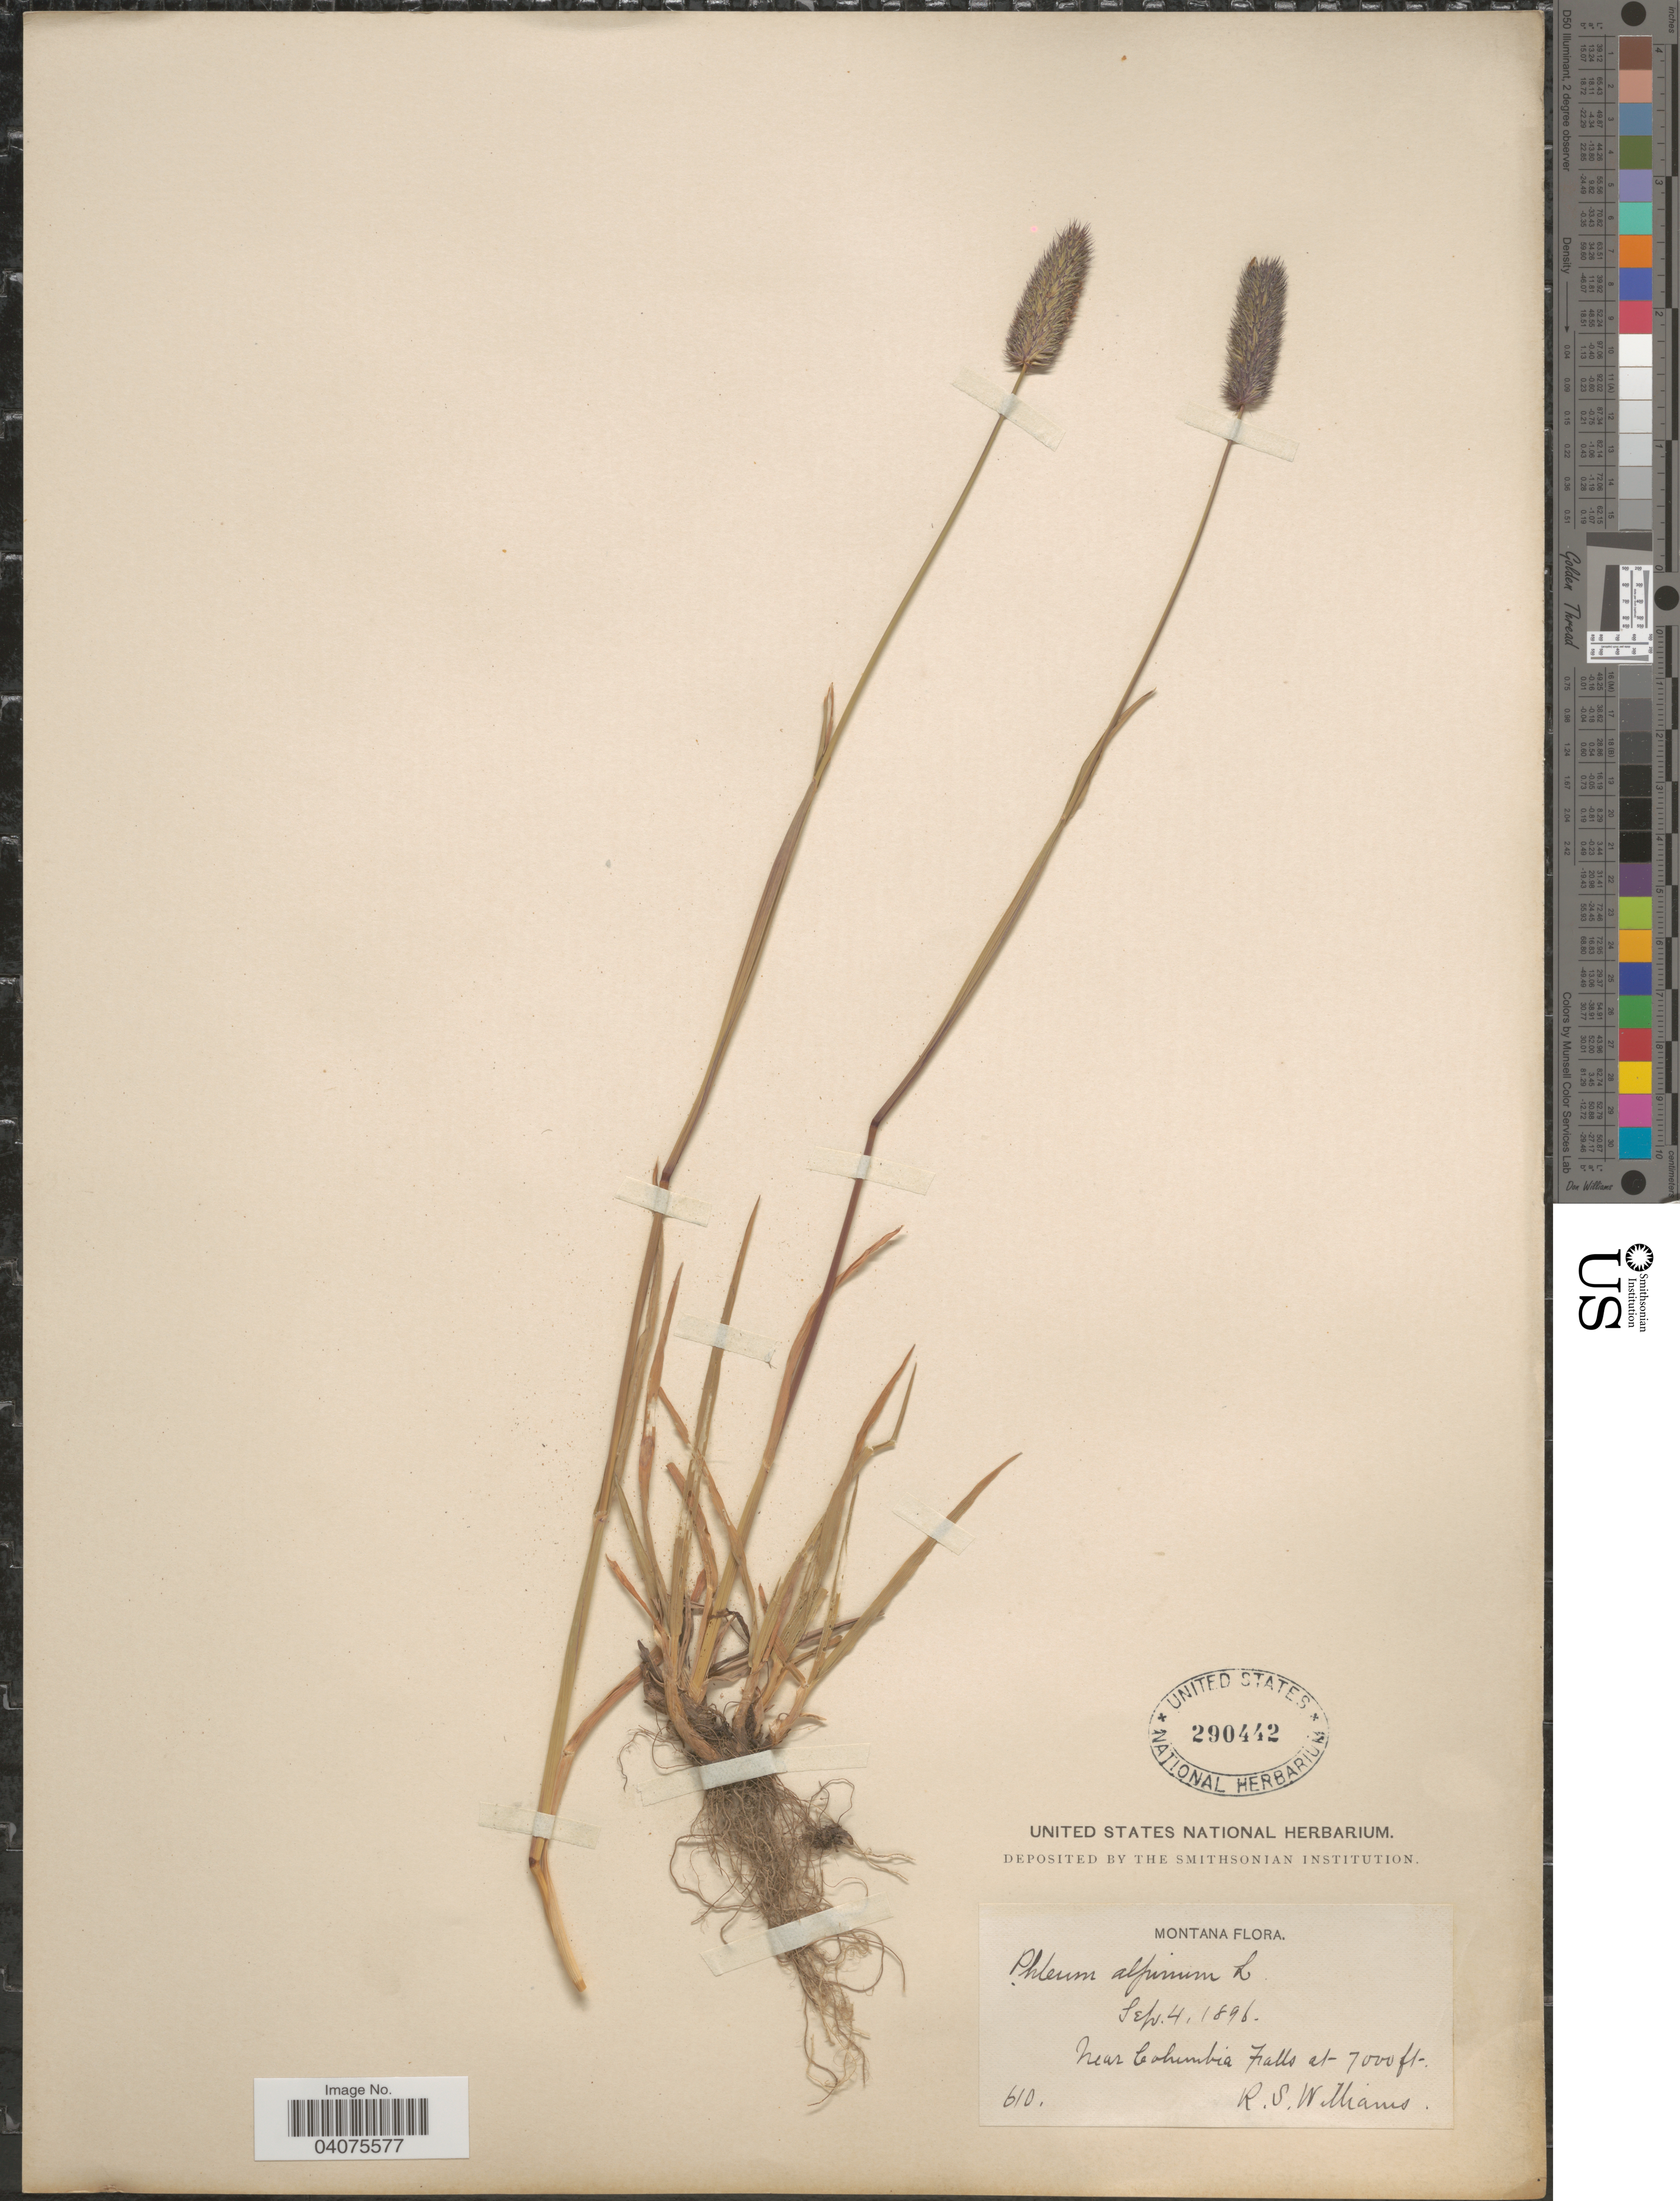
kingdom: Plantae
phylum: Tracheophyta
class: Liliopsida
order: Poales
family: Poaceae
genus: Phleum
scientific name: Phleum alpinum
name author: L.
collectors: R. S. Williams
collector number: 610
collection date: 1896-09-04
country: United States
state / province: Montana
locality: Near Columbia Falls.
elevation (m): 2134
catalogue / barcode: US 290442